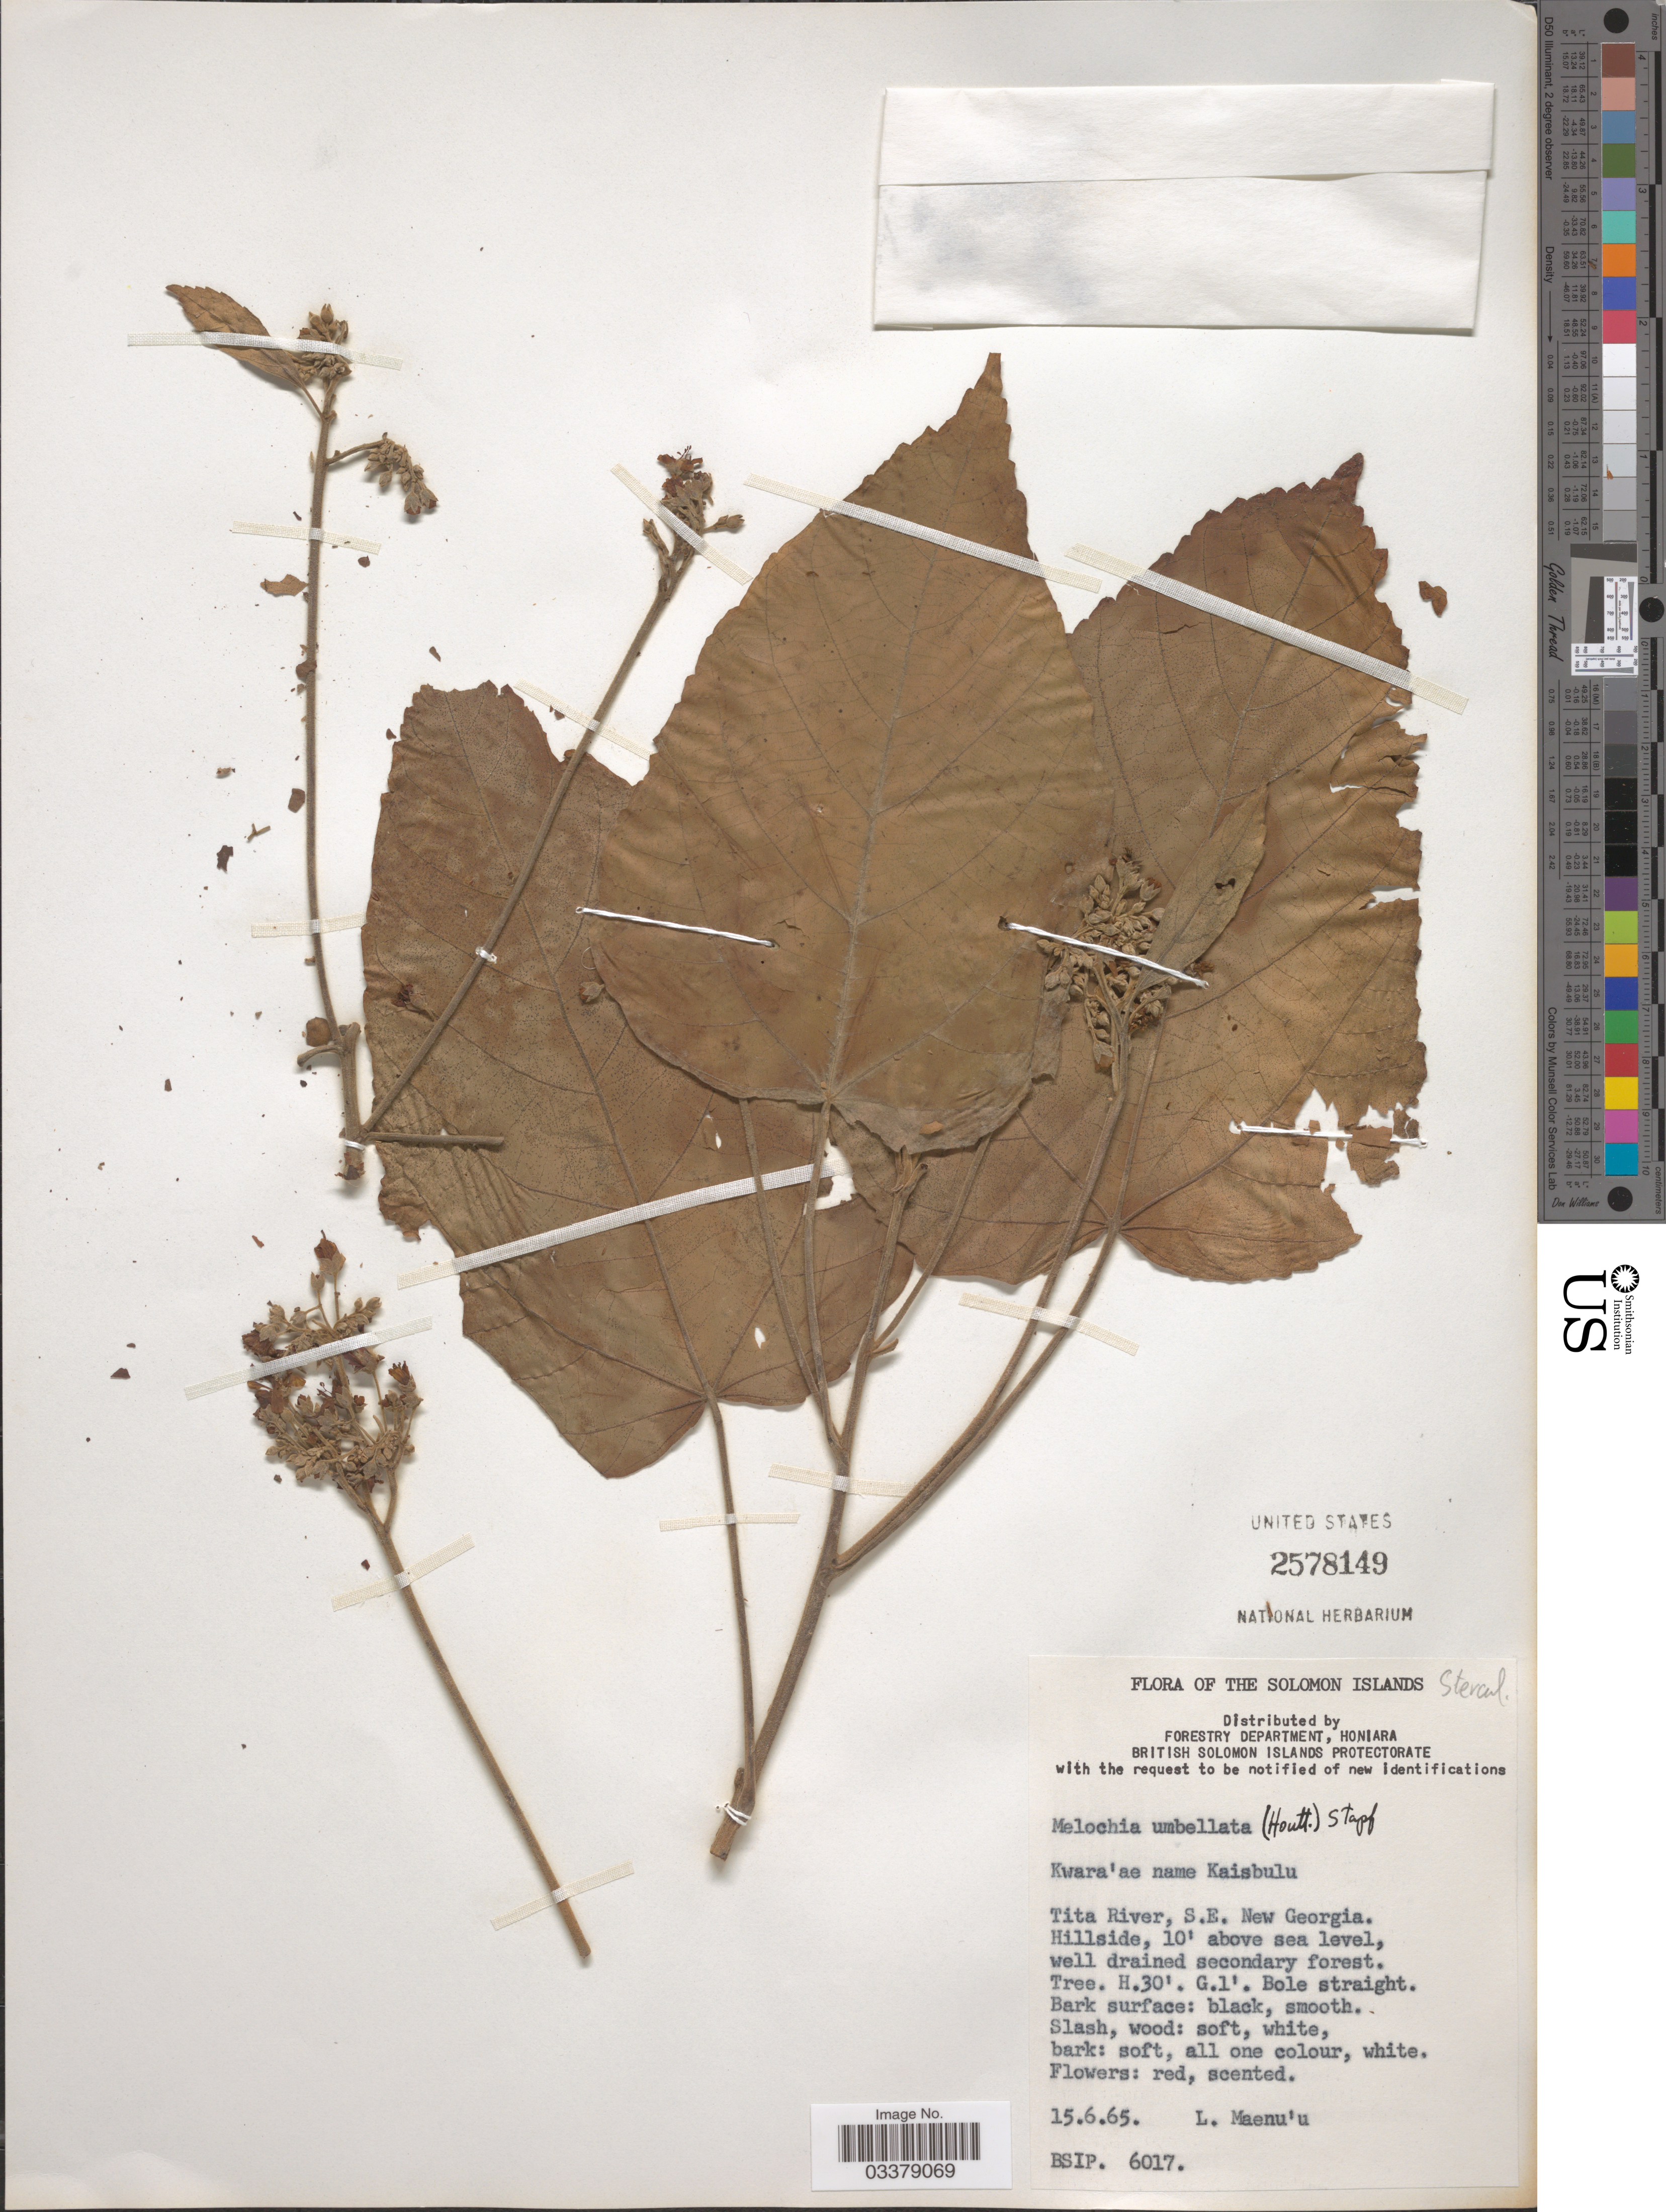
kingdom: Plantae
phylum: Tracheophyta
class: Magnoliopsida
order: Malvales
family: Malvaceae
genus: Melochia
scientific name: Melochia umbellata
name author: Stapf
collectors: L. Maenu'u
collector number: BSIP.6017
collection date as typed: Transcribed d/m/y: 15/6/65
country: Solomon Islands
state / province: Solomon Islands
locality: Tita River, S.E. New Georgia.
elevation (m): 3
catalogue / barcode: US 2578149